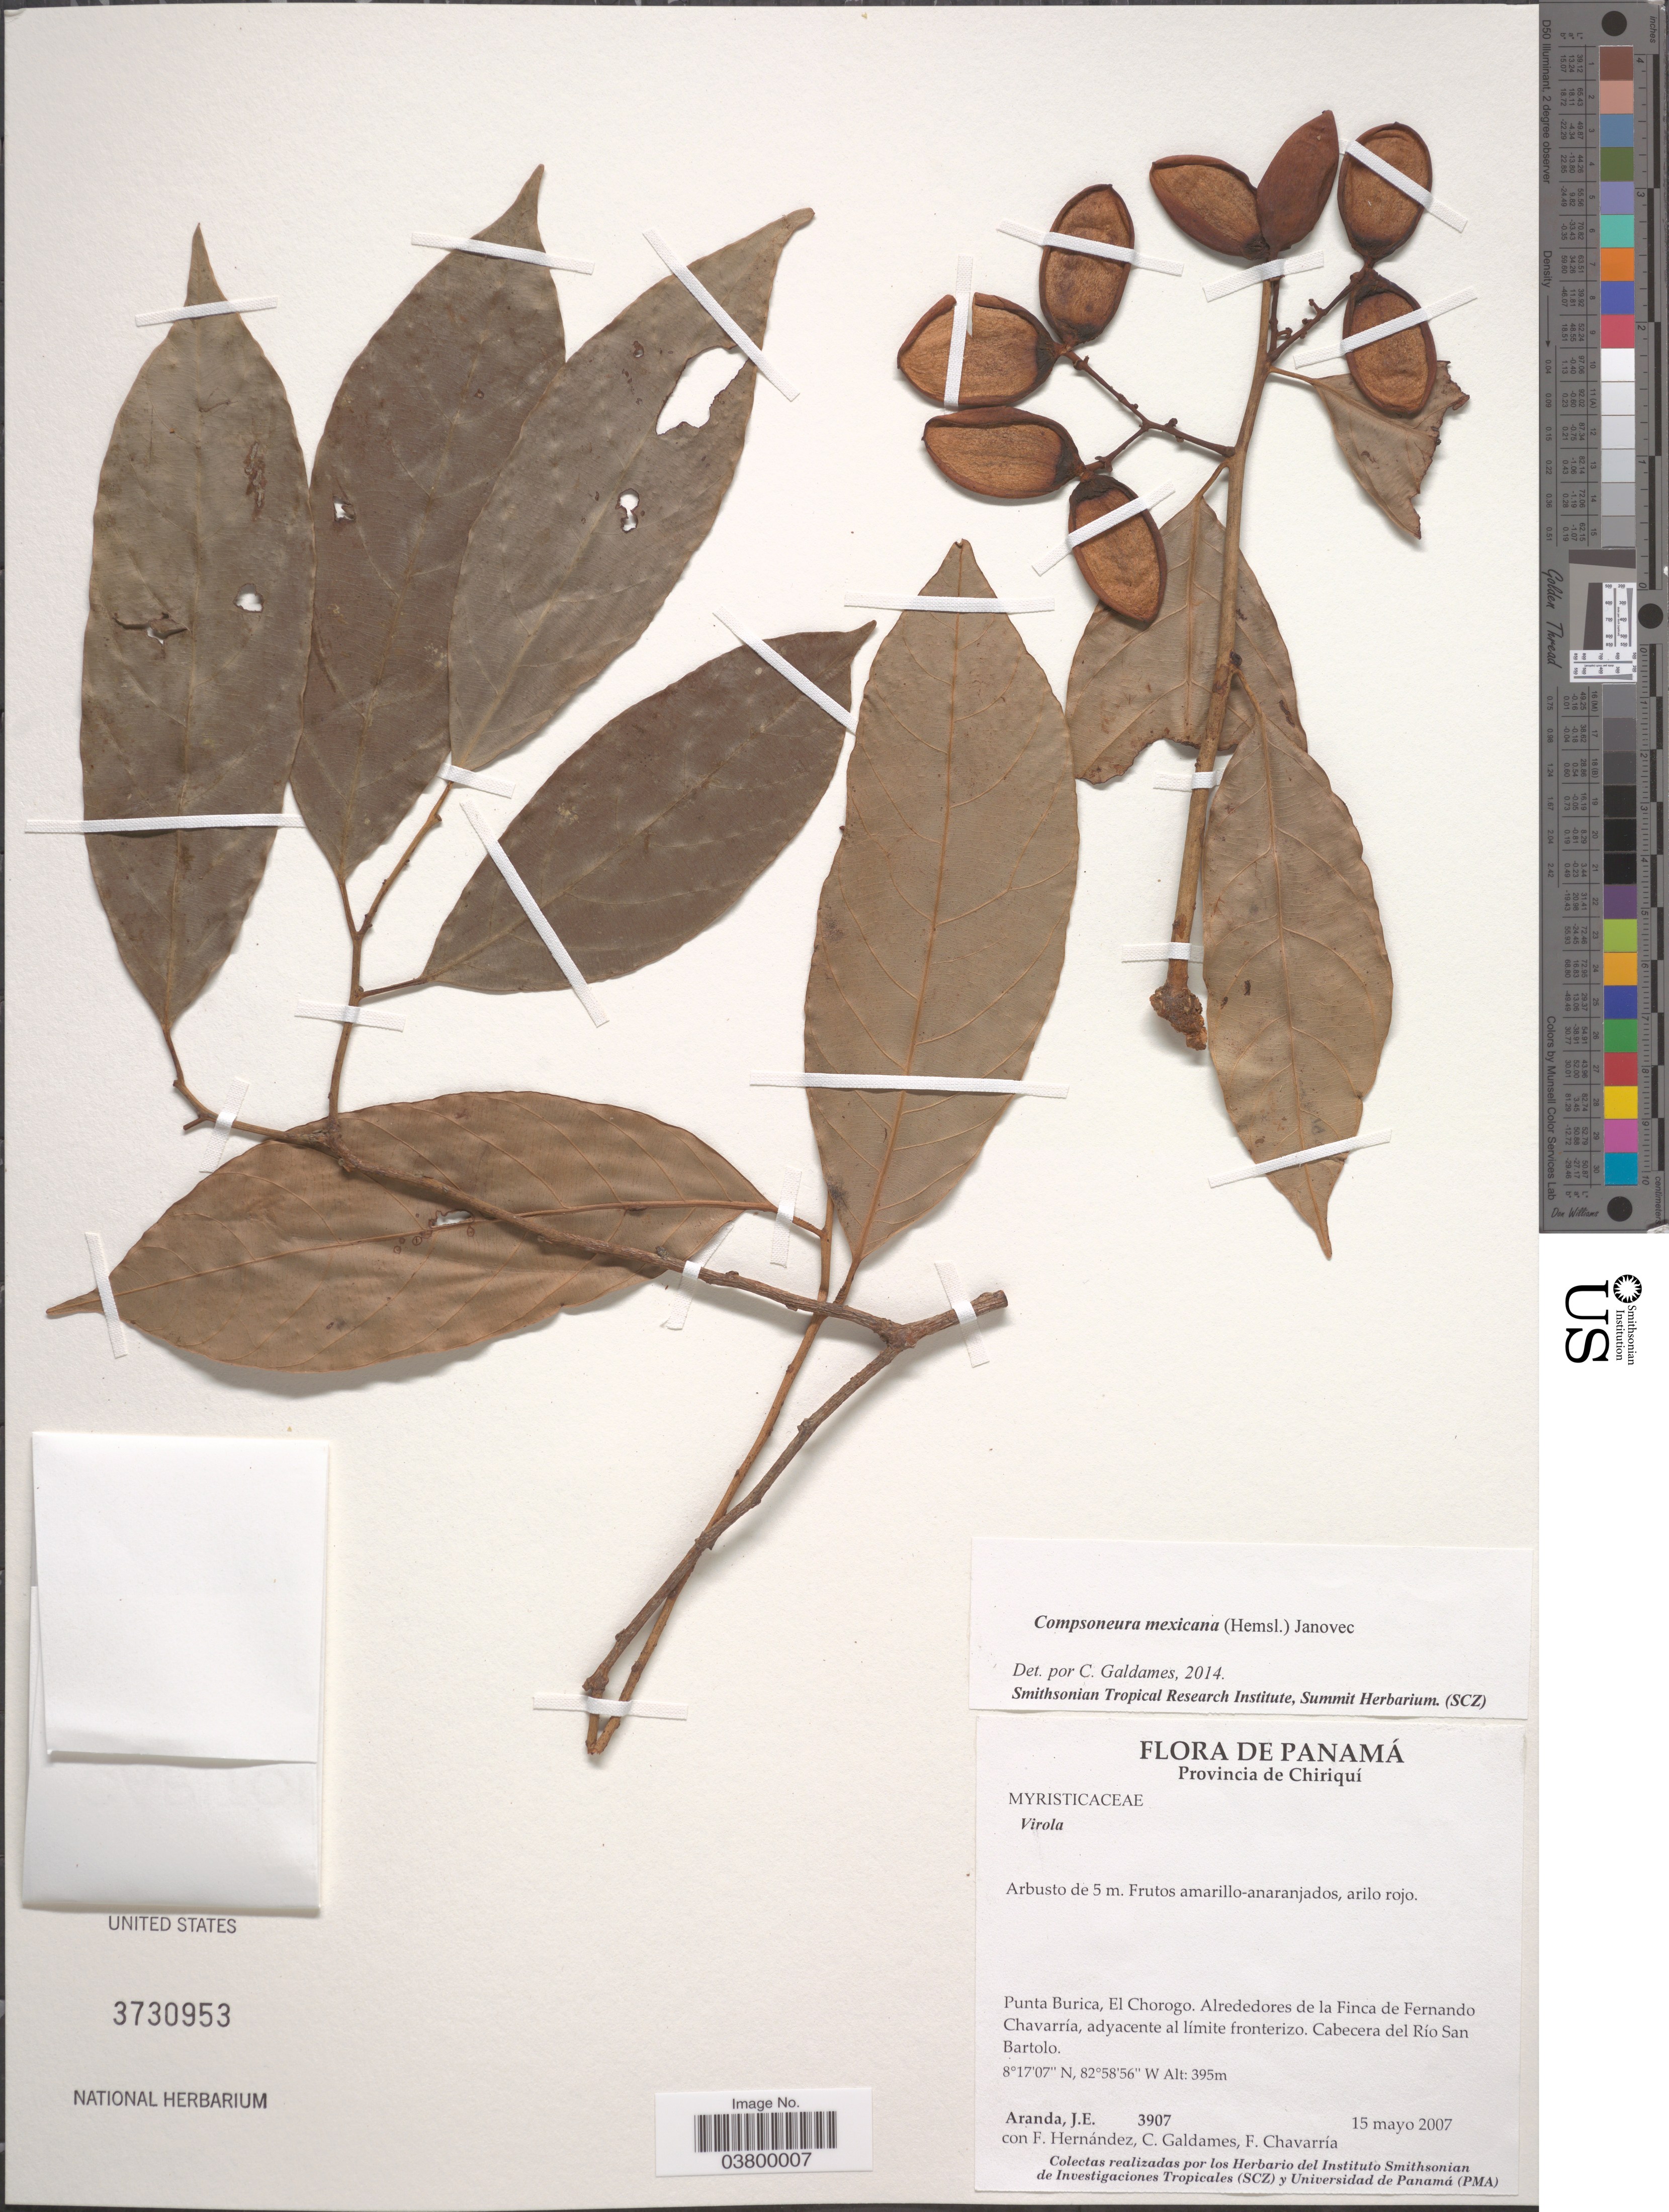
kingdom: Plantae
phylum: Tracheophyta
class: Magnoliopsida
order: Magnoliales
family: Myristicaceae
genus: Compsoneura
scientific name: Compsoneura sprucei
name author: (A. DC.) Warb.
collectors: J. Aranda, F. Hernandez, C. Galdames & F. Chavarria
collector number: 3907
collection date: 2007-05-15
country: Panama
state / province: Chiriqui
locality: Punta Burica, El Chorogo. Alrededores de la Finca de Fernando Chavarría, adyacente al límite fronterizo. Cabecera del Río San Bartolo.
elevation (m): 395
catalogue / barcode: US 3730953